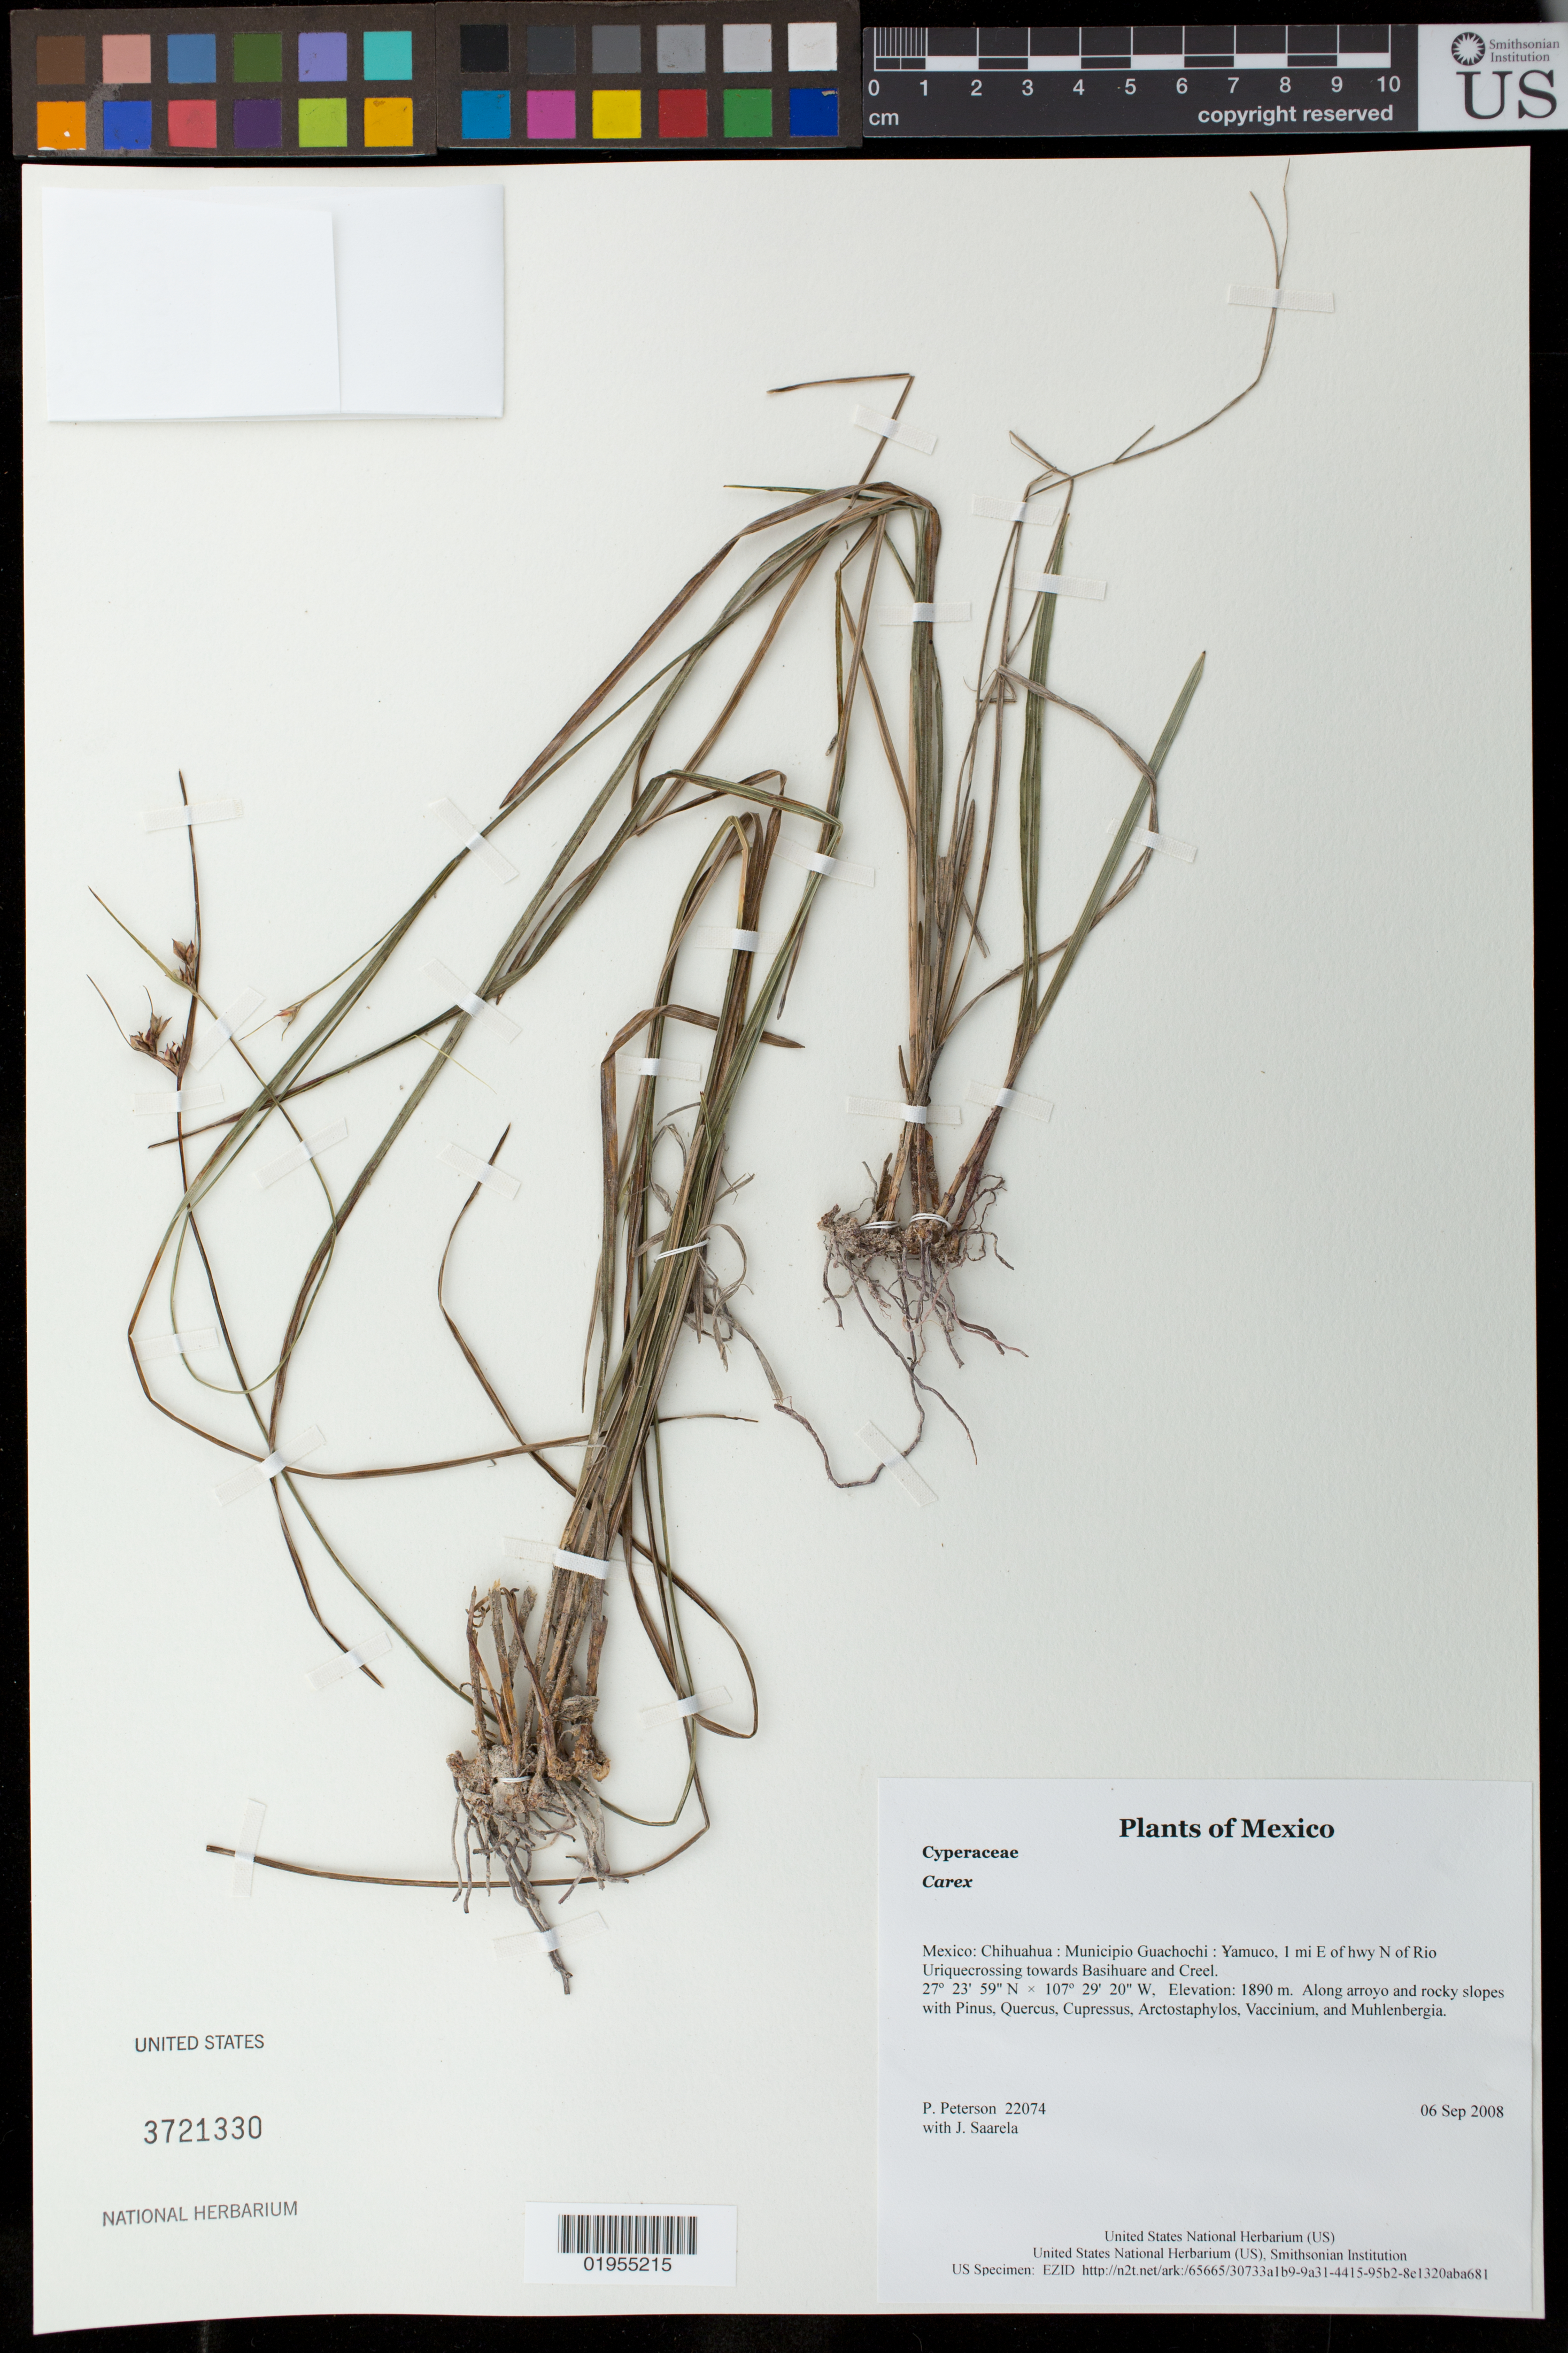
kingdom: Plantae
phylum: Tracheophyta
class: Liliopsida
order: Poales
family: Cyperaceae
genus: Scleria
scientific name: Scleria ciliata var. ciliata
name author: Michx.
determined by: Strong, Mark T., (BOT), Smithsonian Institution - National Museum of Natural History (UNITED STATES)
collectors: P. M. Peterson & J. Saarela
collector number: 22074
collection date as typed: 06 Sep 2008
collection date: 2008-09-06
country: Mexico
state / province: Chihuahua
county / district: Municipio Guachochi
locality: Yamuco, 1 mi E of hwy N of Rio Uriquecrossing towards Basihuare and Creel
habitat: Along arroyo and rocky slopes with Pinus, Quercus, Cupressus, Arctostaphylos, Vaccinium, and Muhlenbergia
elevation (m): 1890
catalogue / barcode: US 3721330